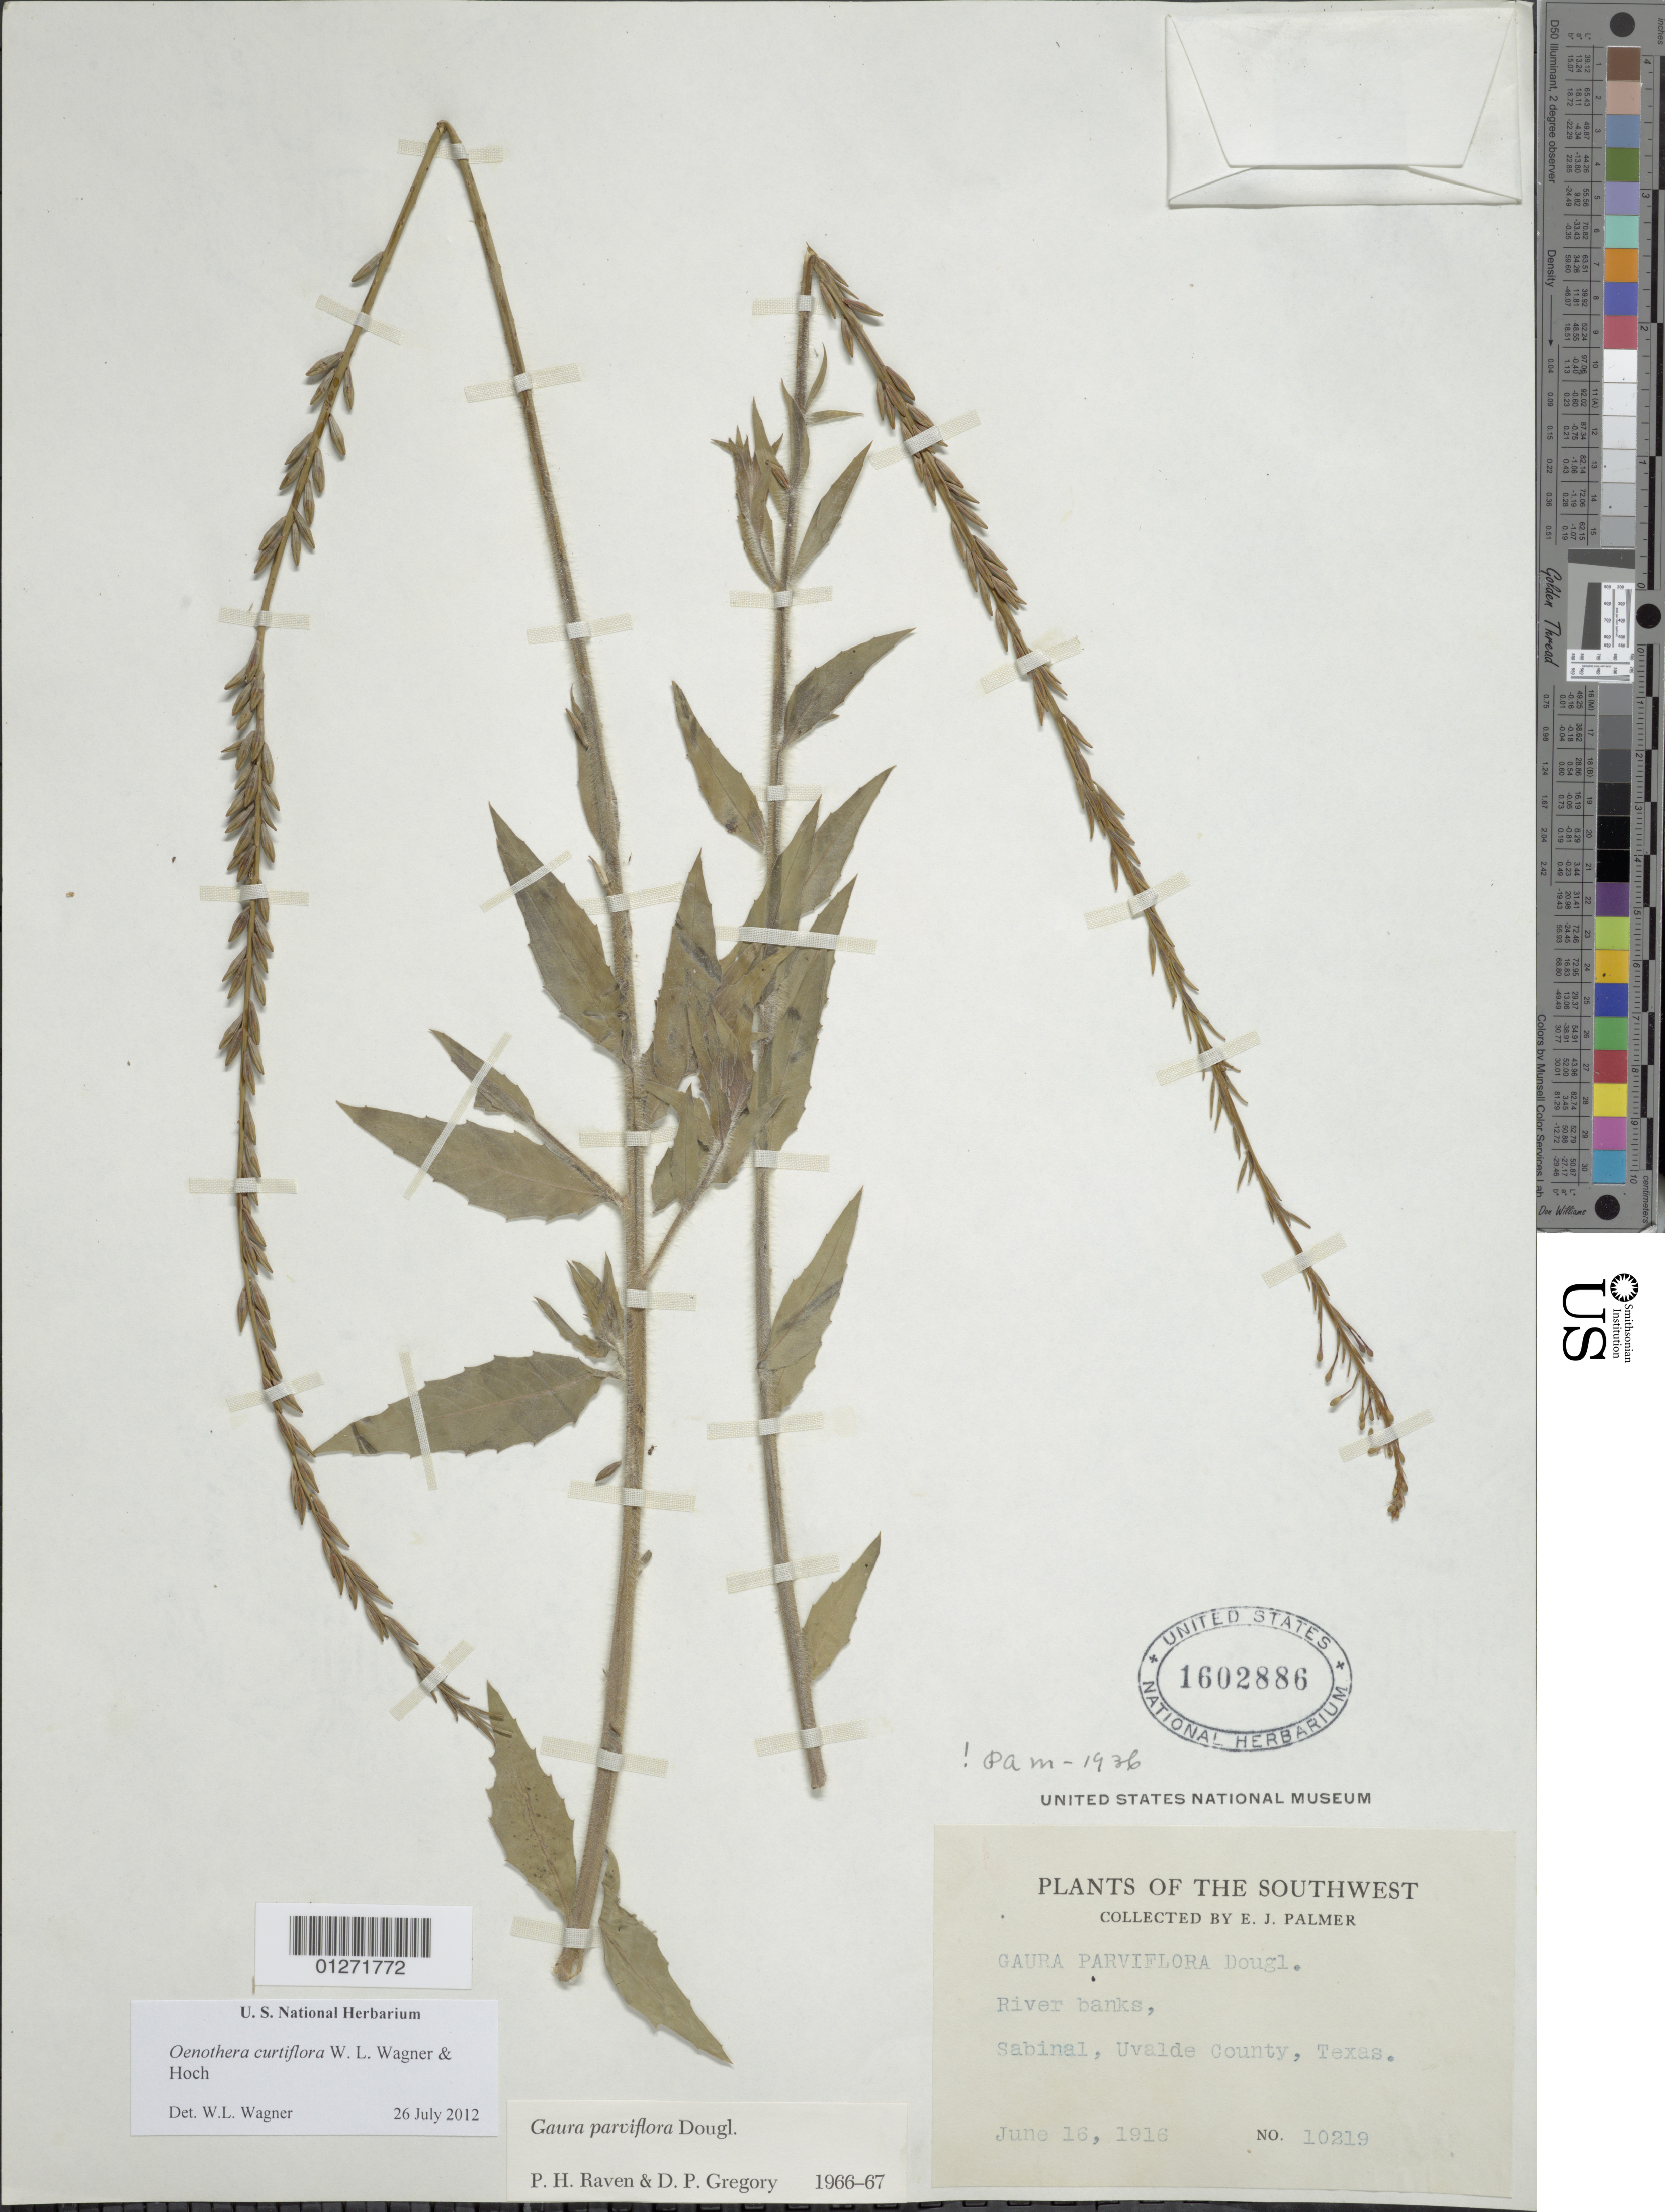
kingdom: Plantae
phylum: Tracheophyta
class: Magnoliopsida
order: Myrtales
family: Onagraceae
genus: Oenothera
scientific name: Oenothera curtiflora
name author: W.L. Wagner & Hoch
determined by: Wagner, W. L., (BOT), Smithsonian Institution - National Museum of Natural History (UNITED STATES)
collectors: E. J. Palmer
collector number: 10219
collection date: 1916-06-16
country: United States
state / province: Texas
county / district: Uvalde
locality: Sabinal.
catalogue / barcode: US 1602886